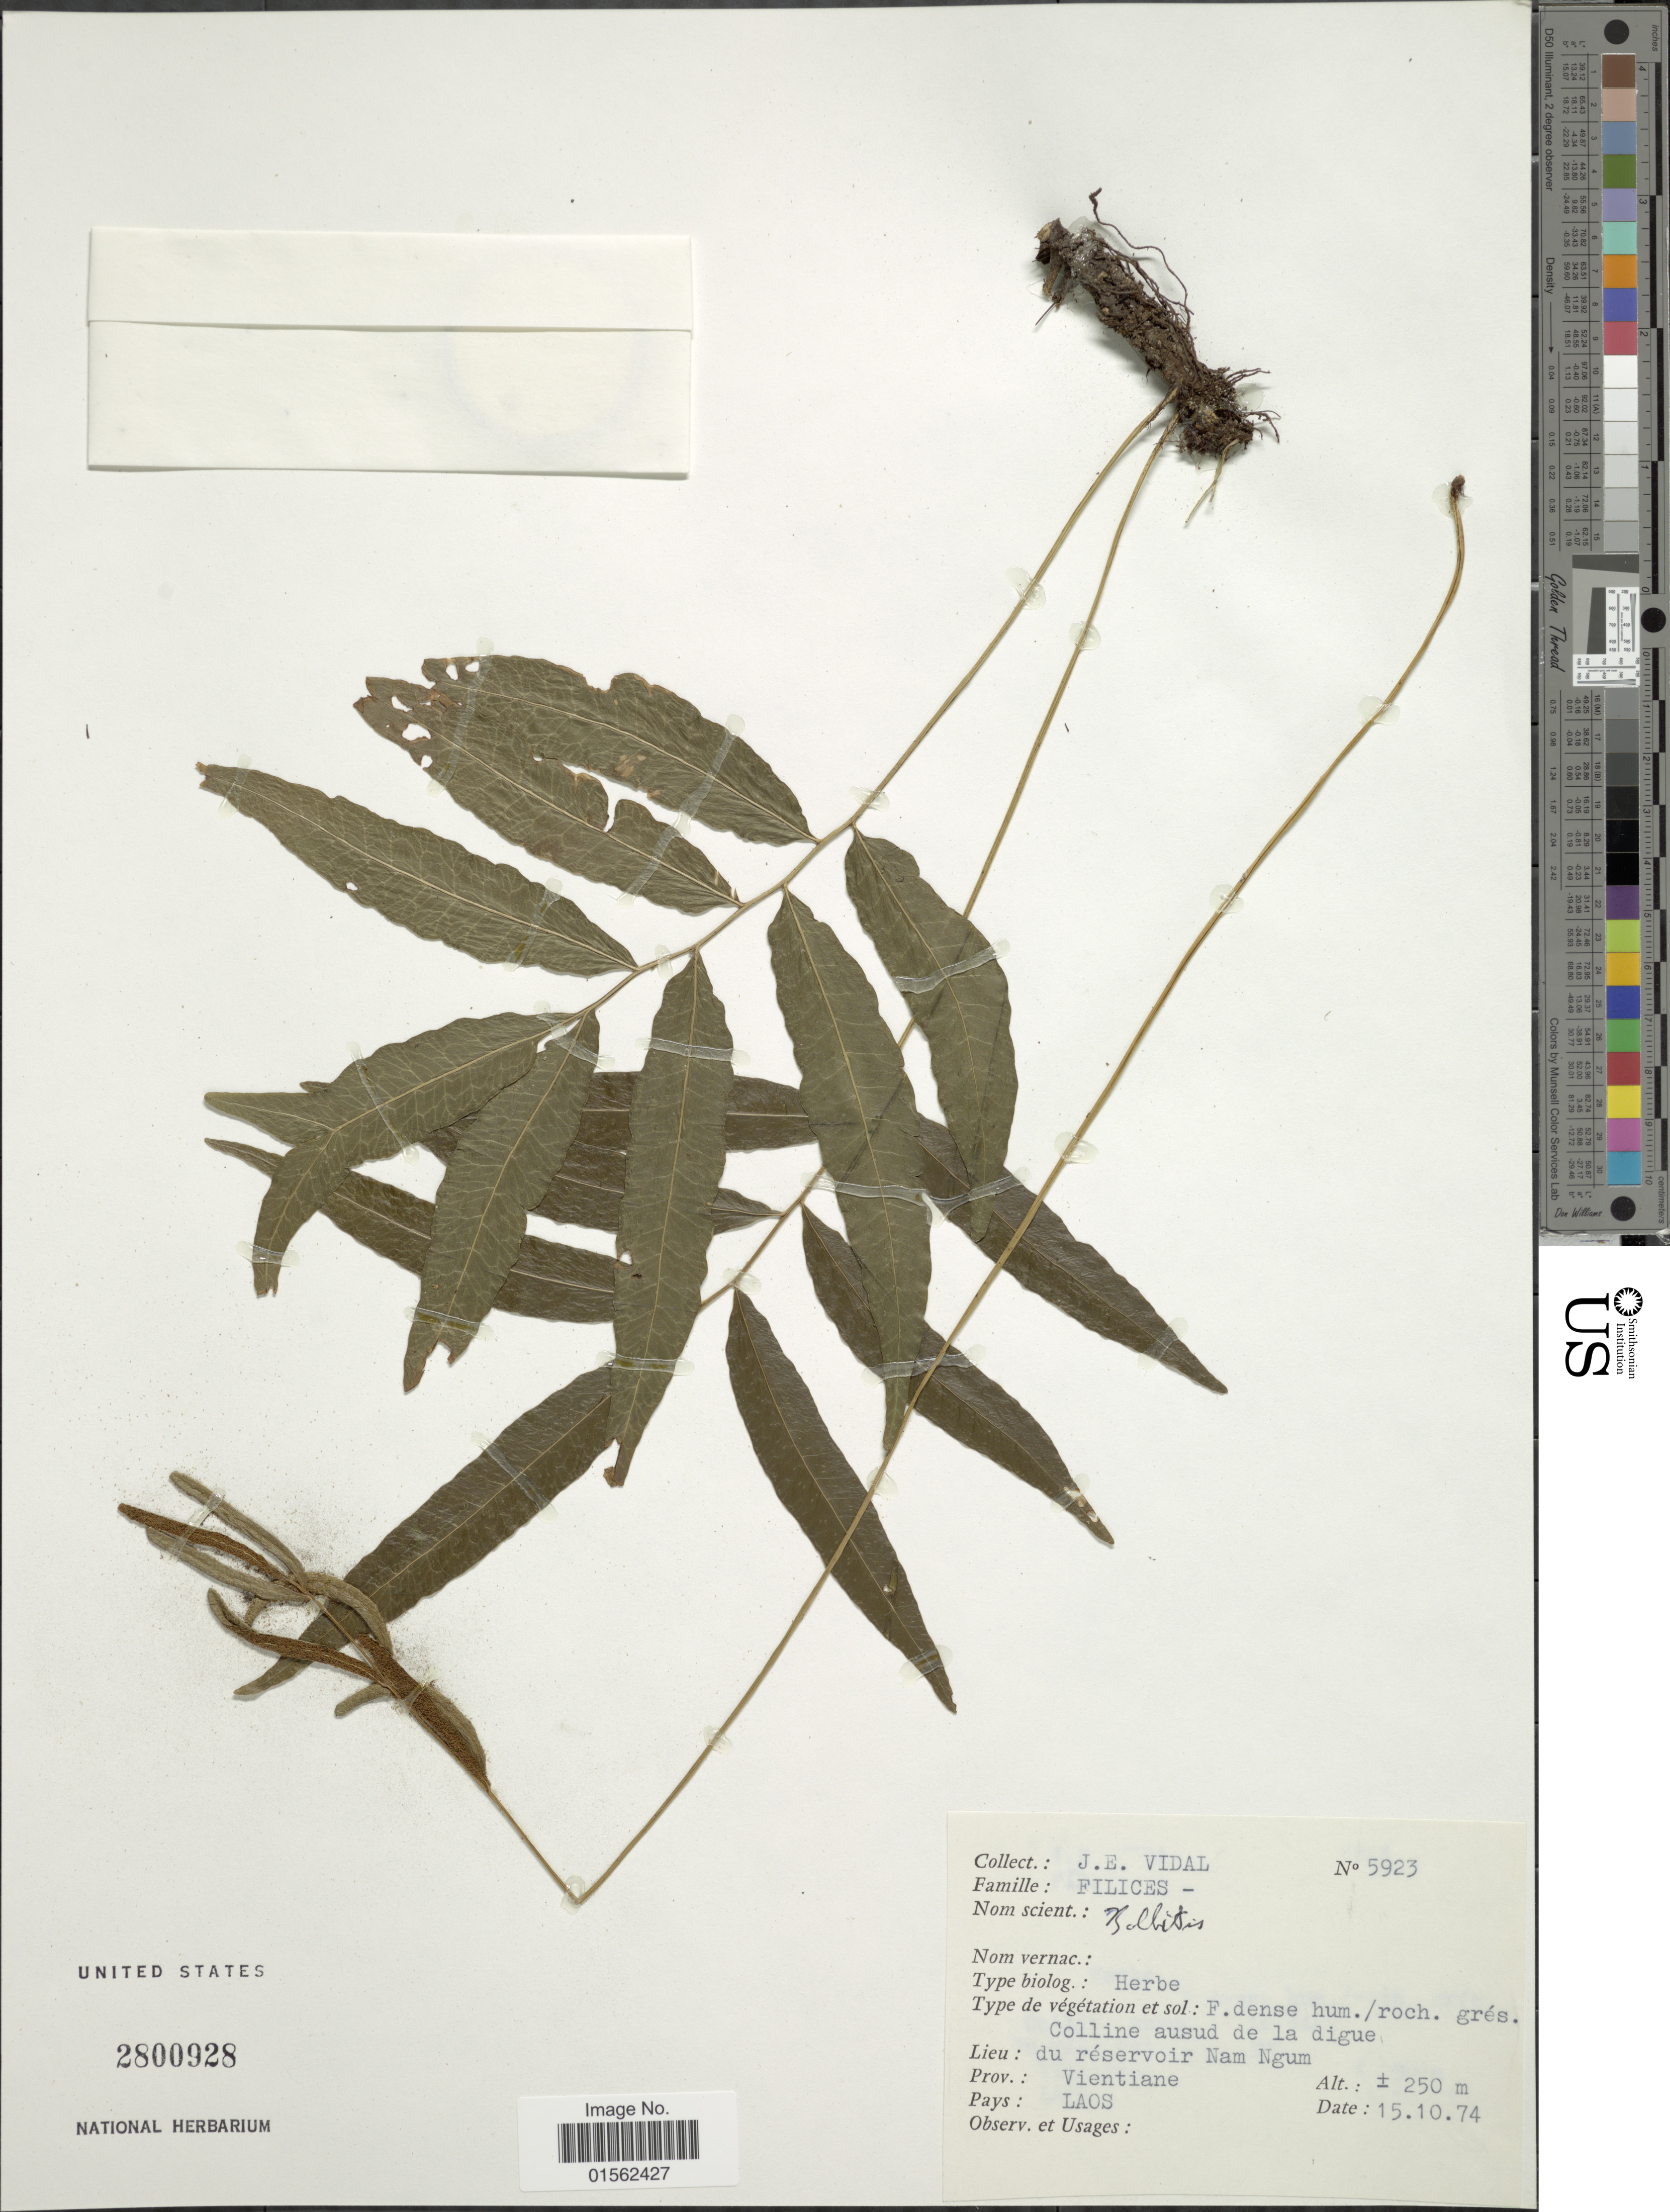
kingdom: Plantae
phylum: Tracheophyta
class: Polypodiopsida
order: Polypodiales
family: Dryopteridaceae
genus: Bolbitis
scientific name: Bolbitis sp.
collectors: J. E. Vidal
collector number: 5923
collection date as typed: Transcribed d/m/y: 15/10/74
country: Laos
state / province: Viangchan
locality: Colline ausud de la digue du réservoir Nam Ngum, Prov.: Vientiane, Laos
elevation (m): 250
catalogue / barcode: US 2800928